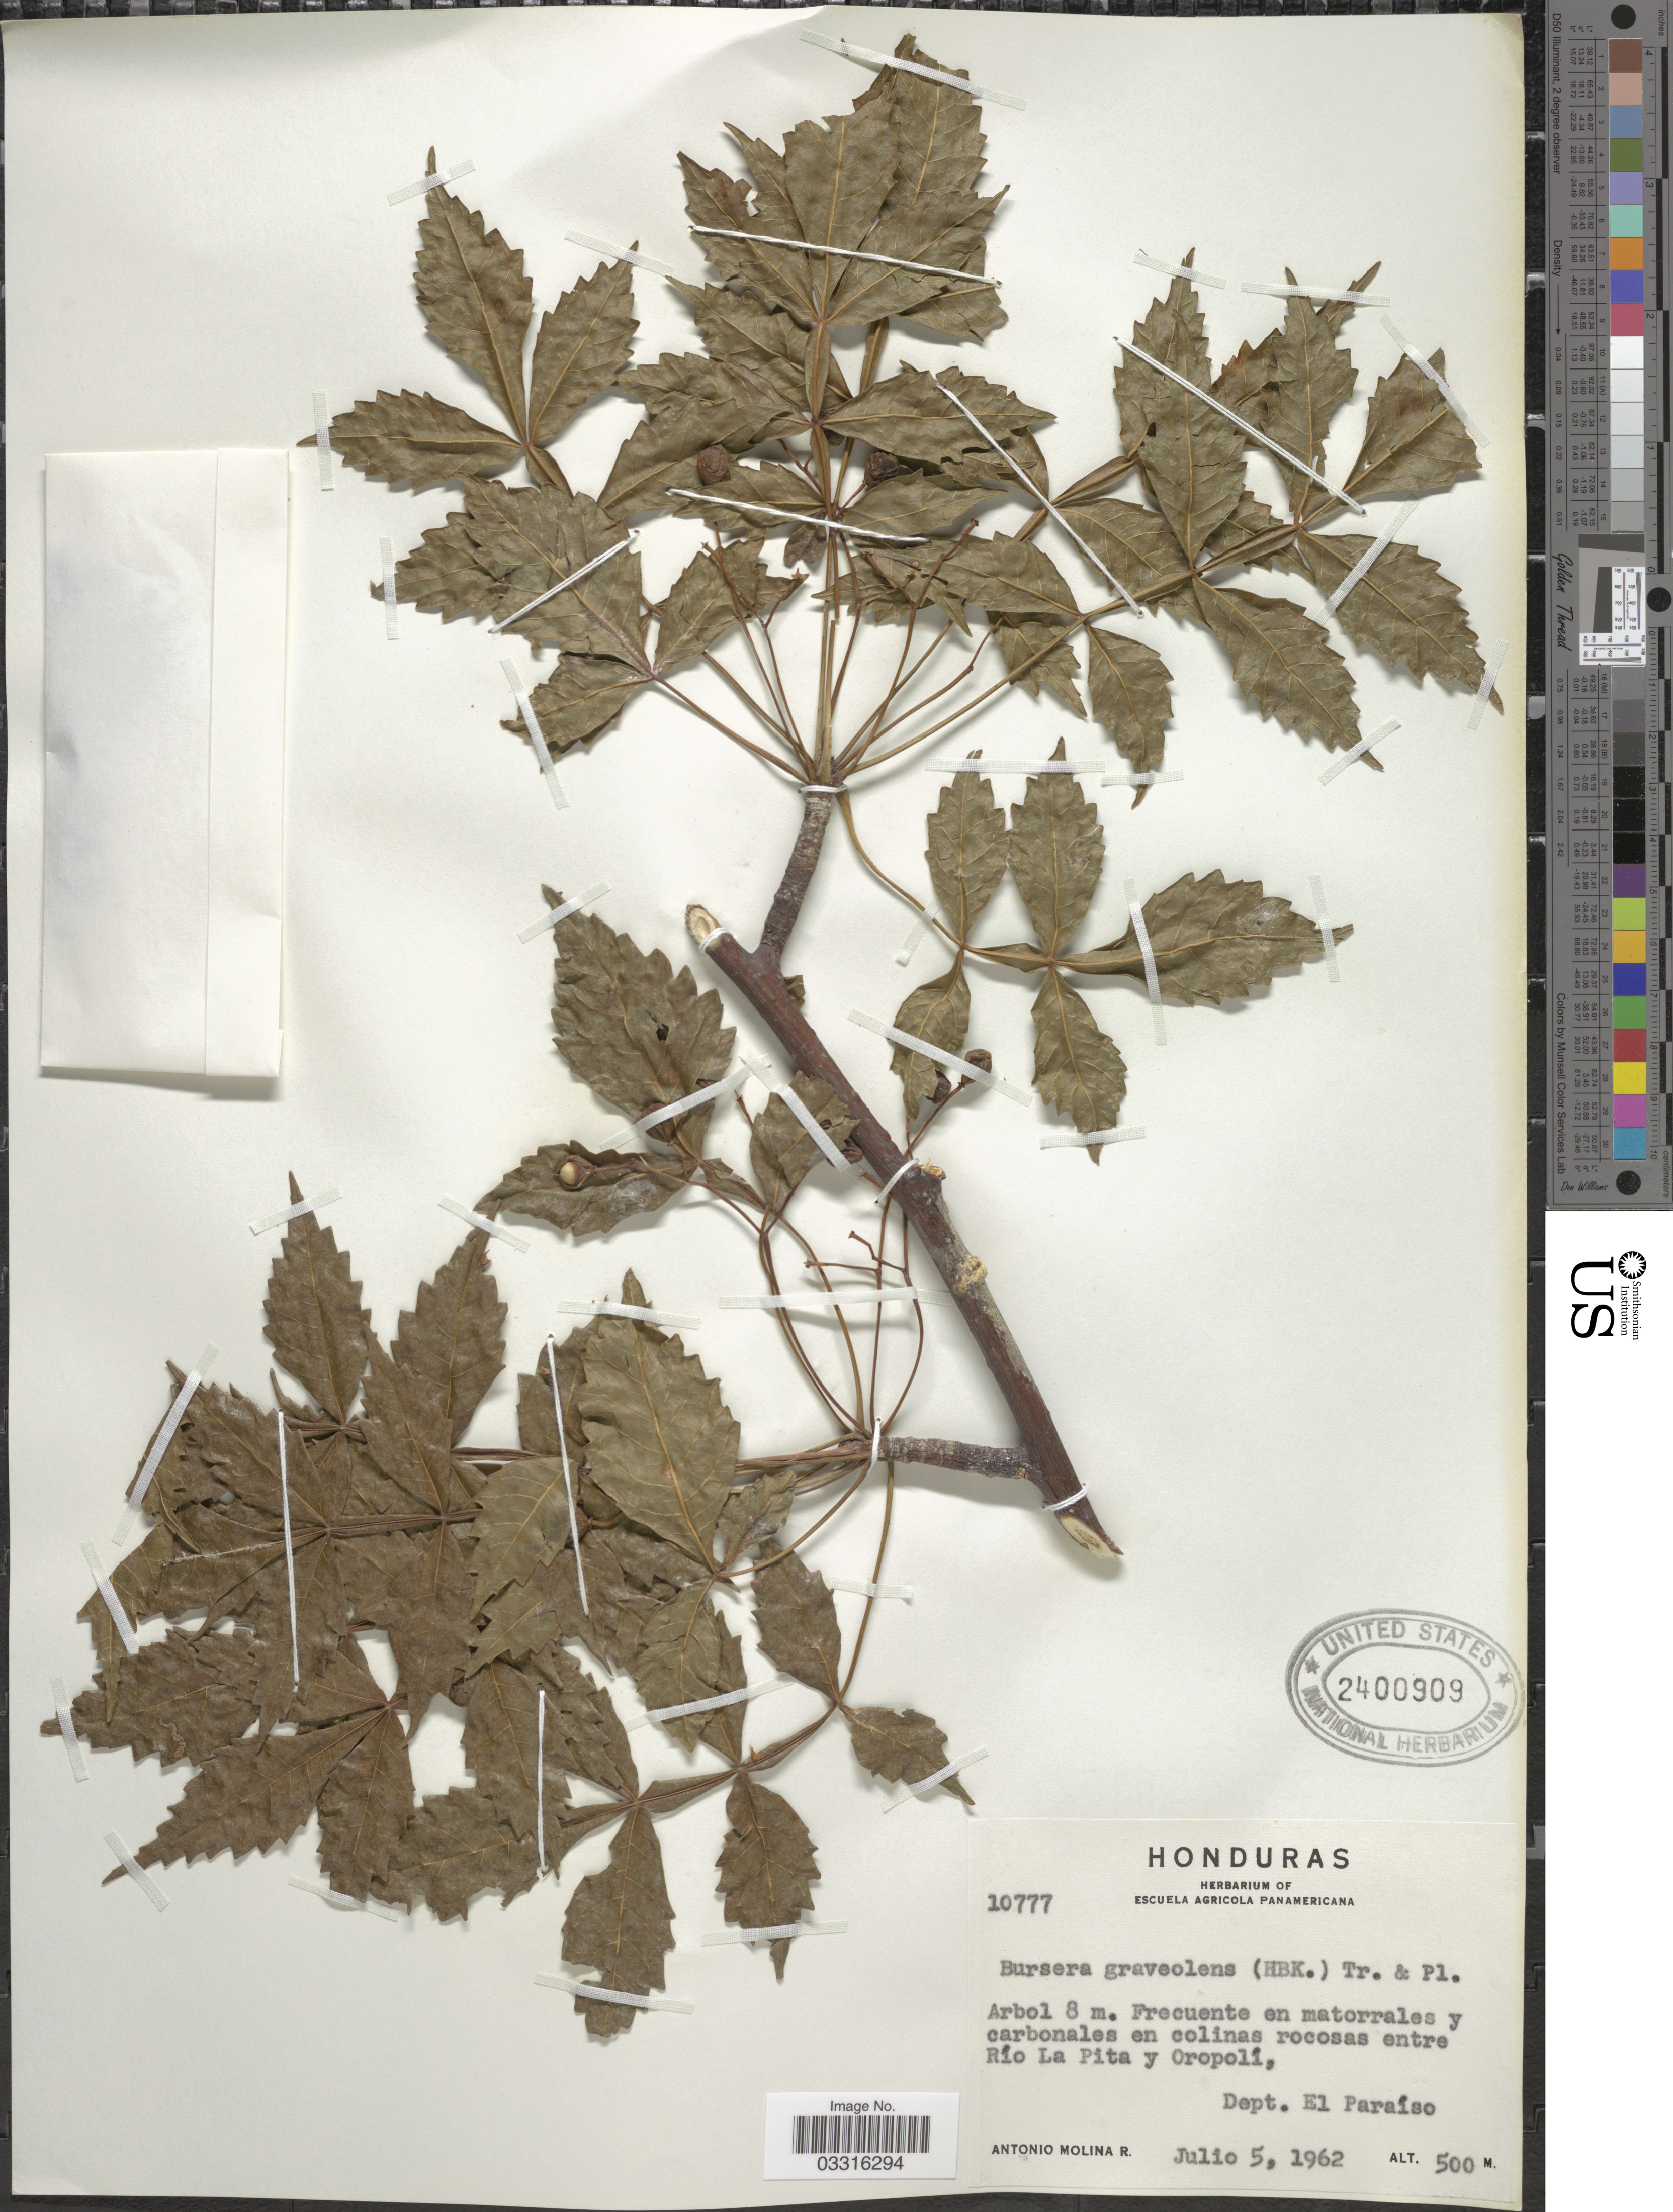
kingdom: Plantae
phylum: Tracheophyta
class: Magnoliopsida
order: Sapindales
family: Burseraceae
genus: Bursera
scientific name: Bursera graveolens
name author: (Kunth) Triana & Planch.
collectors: A. Molina R.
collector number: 10777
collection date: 1962-07-05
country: Honduras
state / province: El Paraíso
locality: Frecuente en matorrales y carbonales en colinas rocosas entre Río La Pita y Oropolí, Dept. El Paraíso.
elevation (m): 500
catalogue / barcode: US 2400909